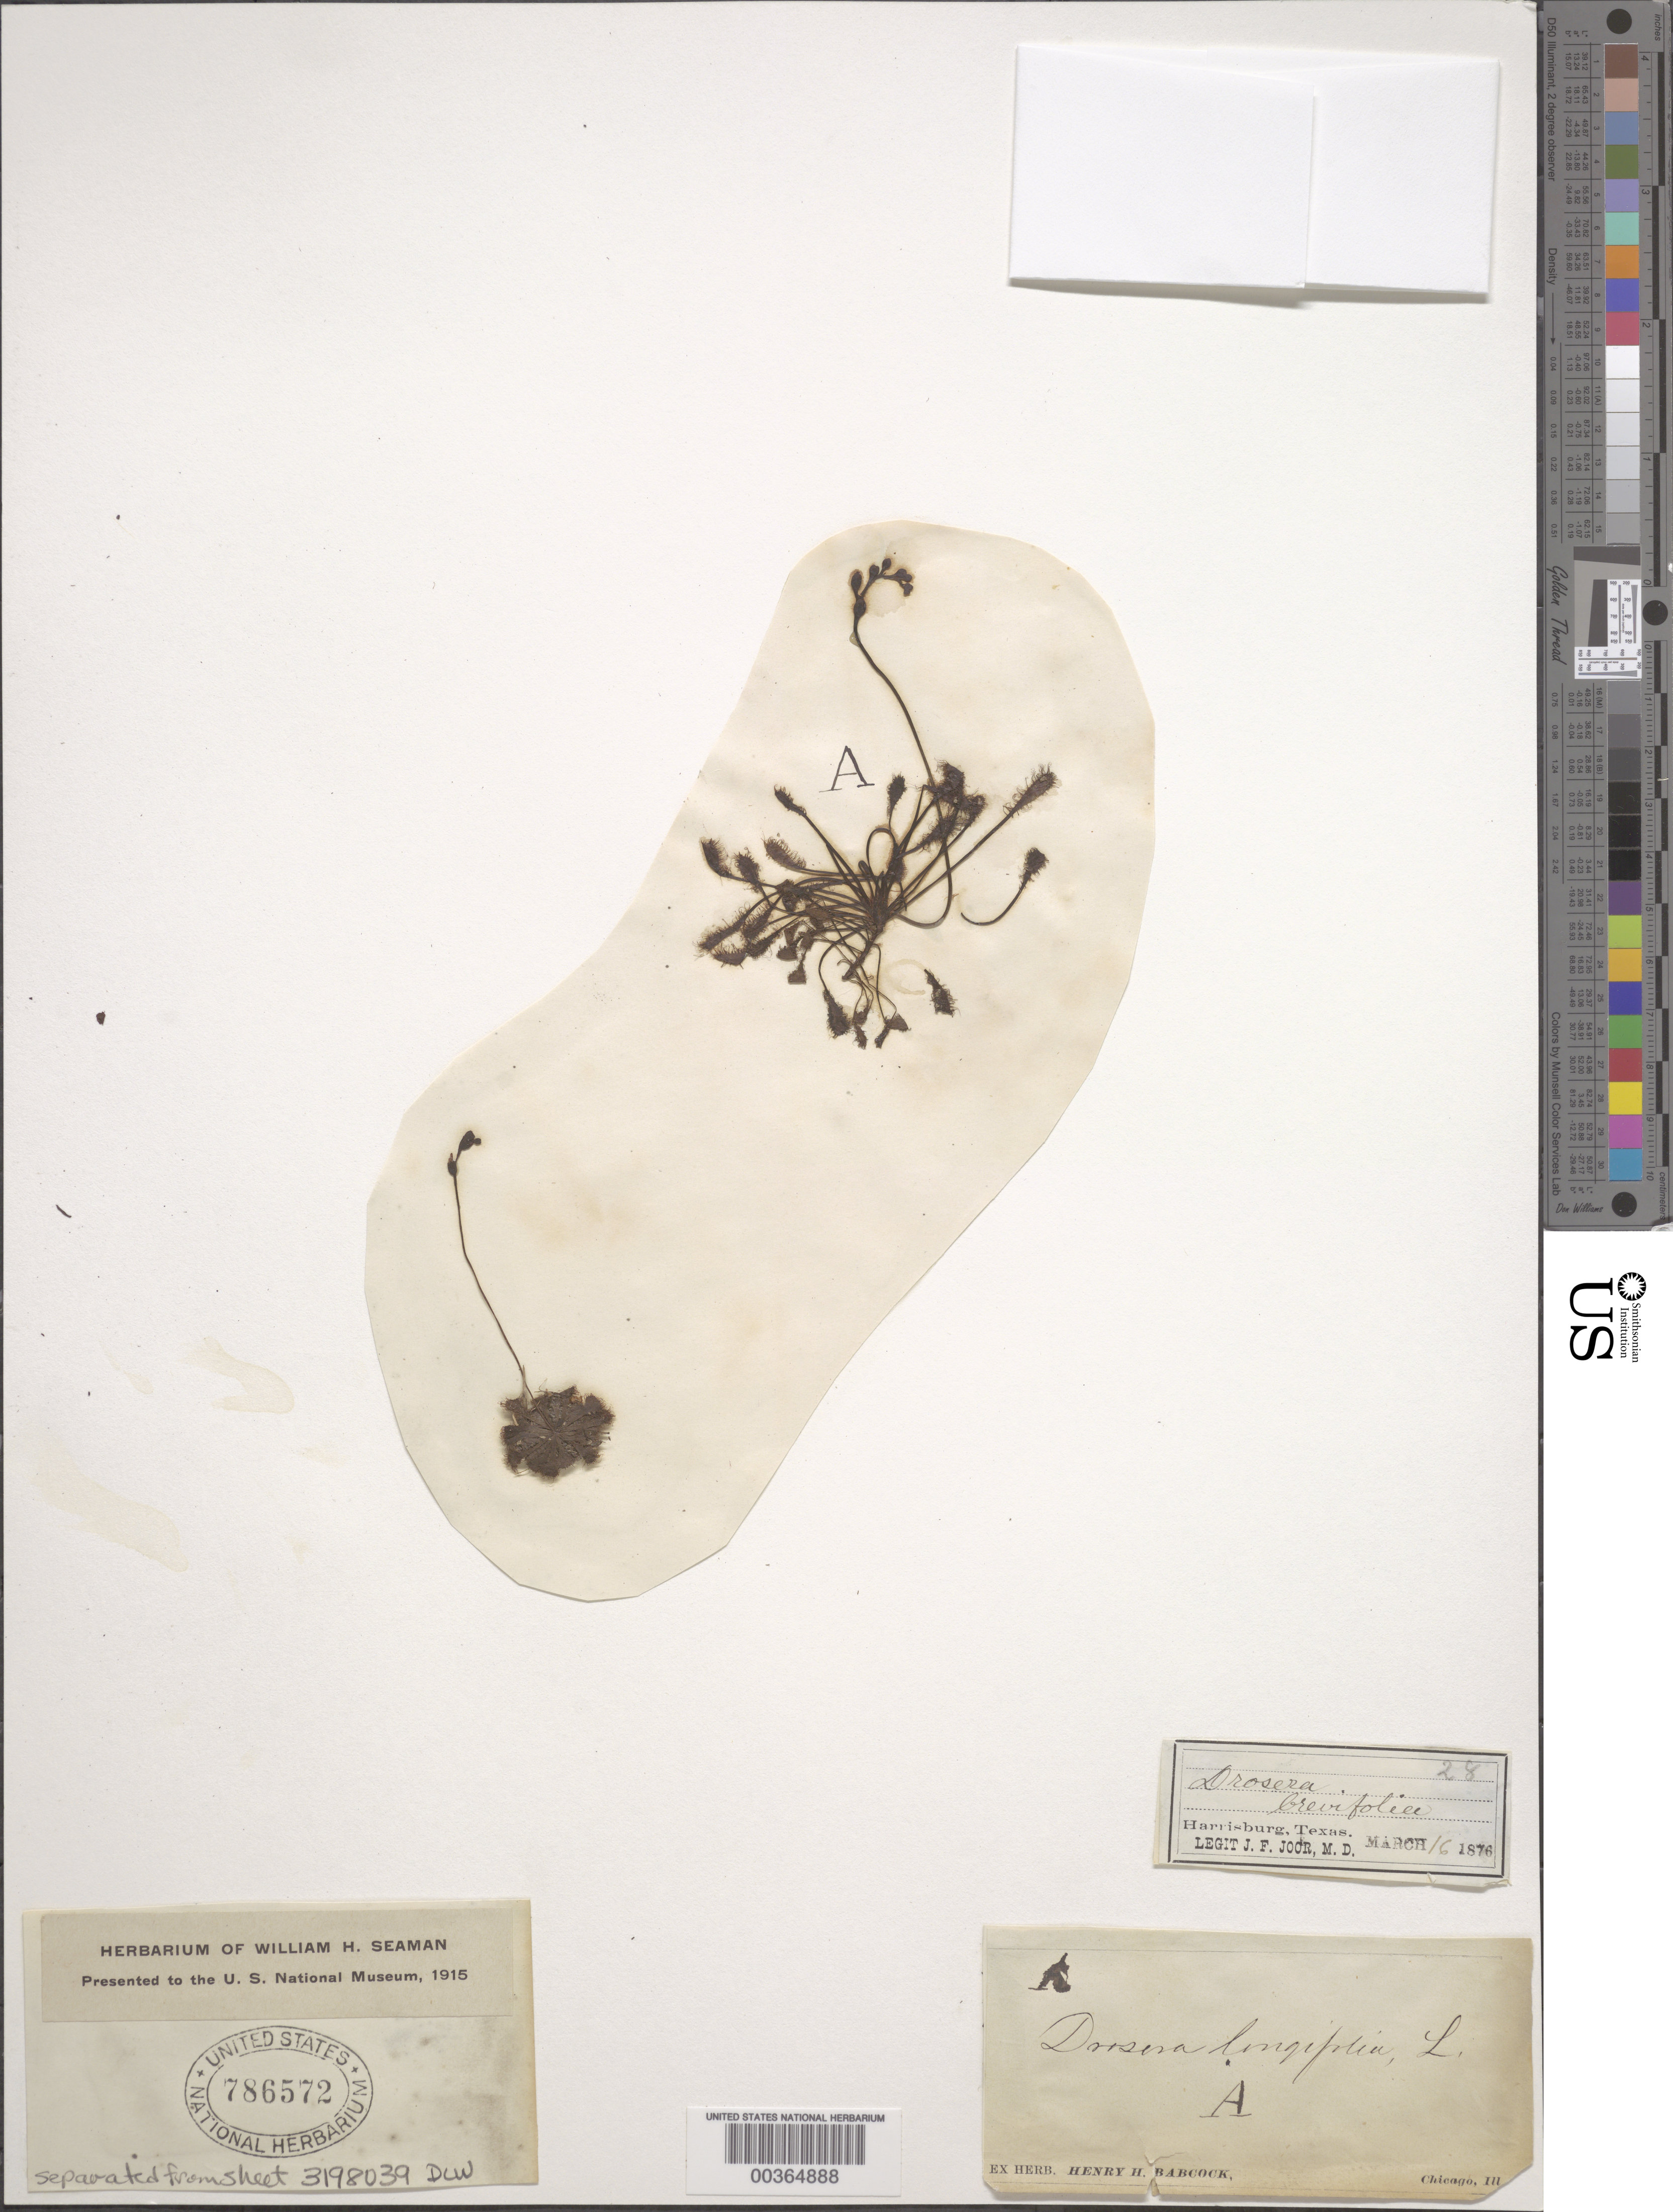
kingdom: Plantae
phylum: Tracheophyta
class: Magnoliopsida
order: Caryophyllales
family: Droseraceae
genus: Drosera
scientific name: Drosera intermedia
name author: Hayne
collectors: J. F. Joor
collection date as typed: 16 Mar 1876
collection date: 1876-03-16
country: United States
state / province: Texas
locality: Harrisburg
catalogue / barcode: US 786572